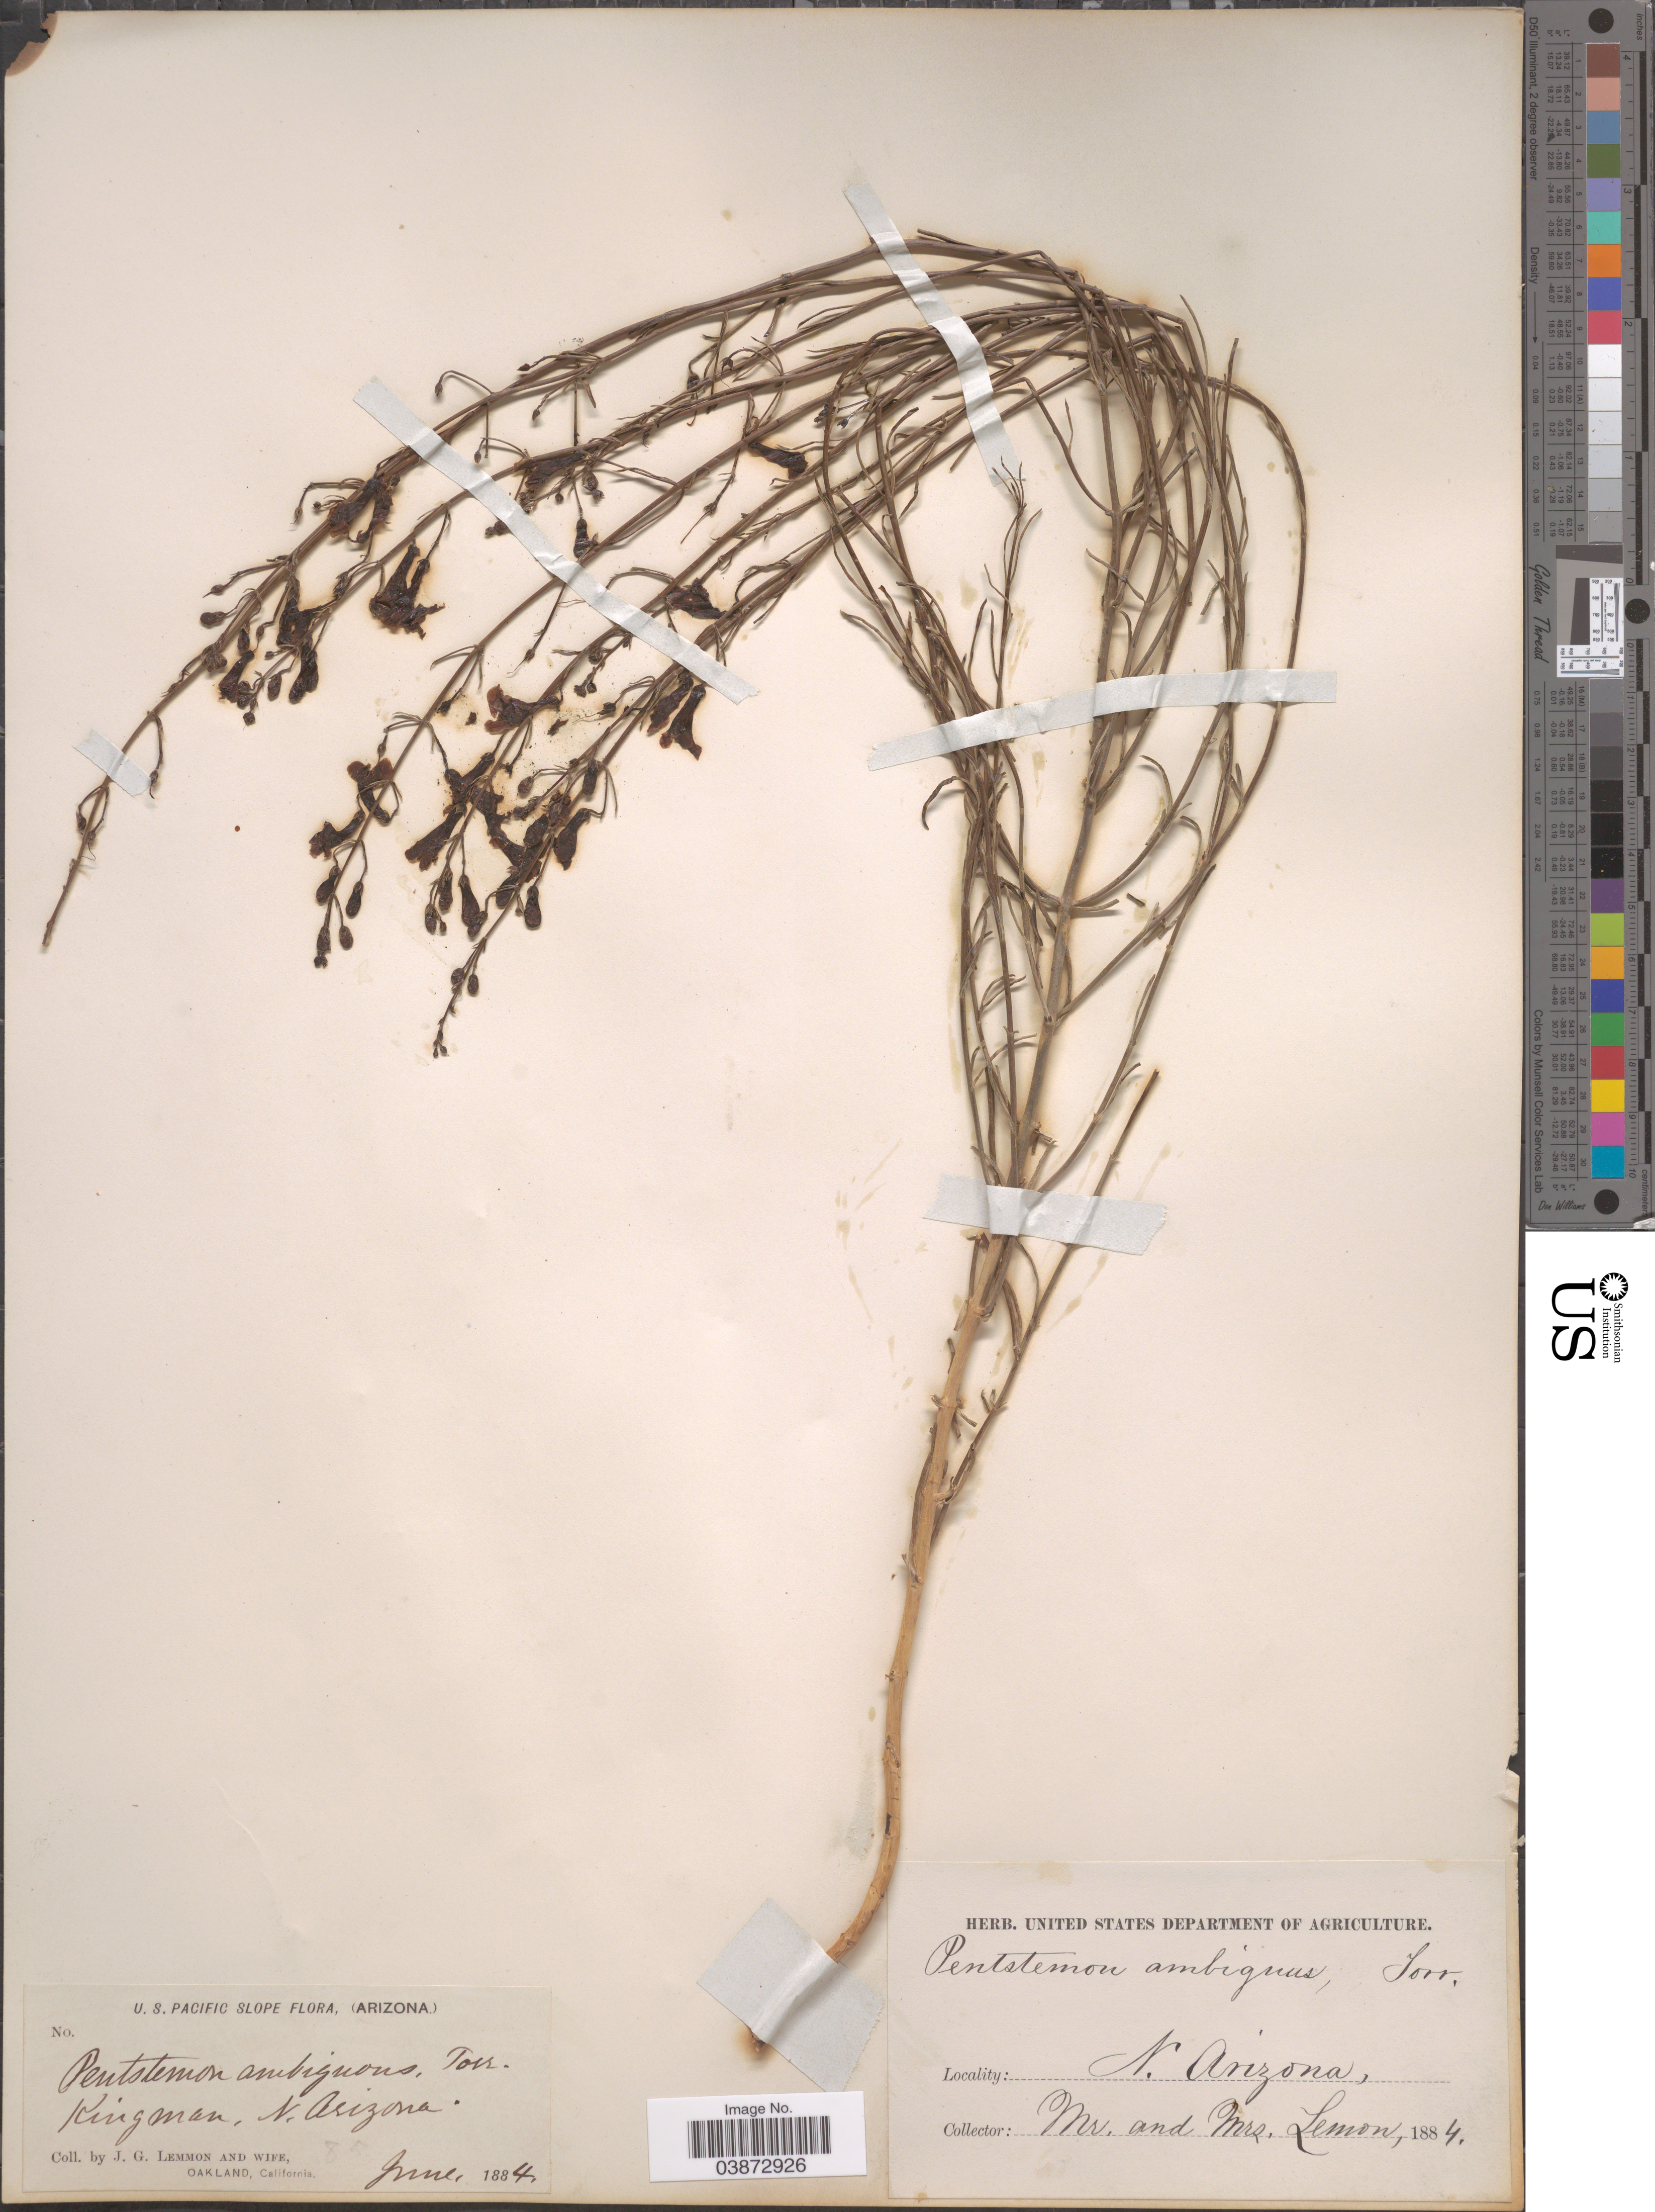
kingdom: Plantae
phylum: Tracheophyta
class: Magnoliopsida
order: Lamiales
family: Plantaginaceae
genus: Penstemon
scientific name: Penstemon ambiguus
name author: Torr.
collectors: J. Lemmon & Mrs. J. G. Lemmon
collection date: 1884-06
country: United States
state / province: Arizona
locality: U. S. Pacific Slope. Kingman, N. Arizona.